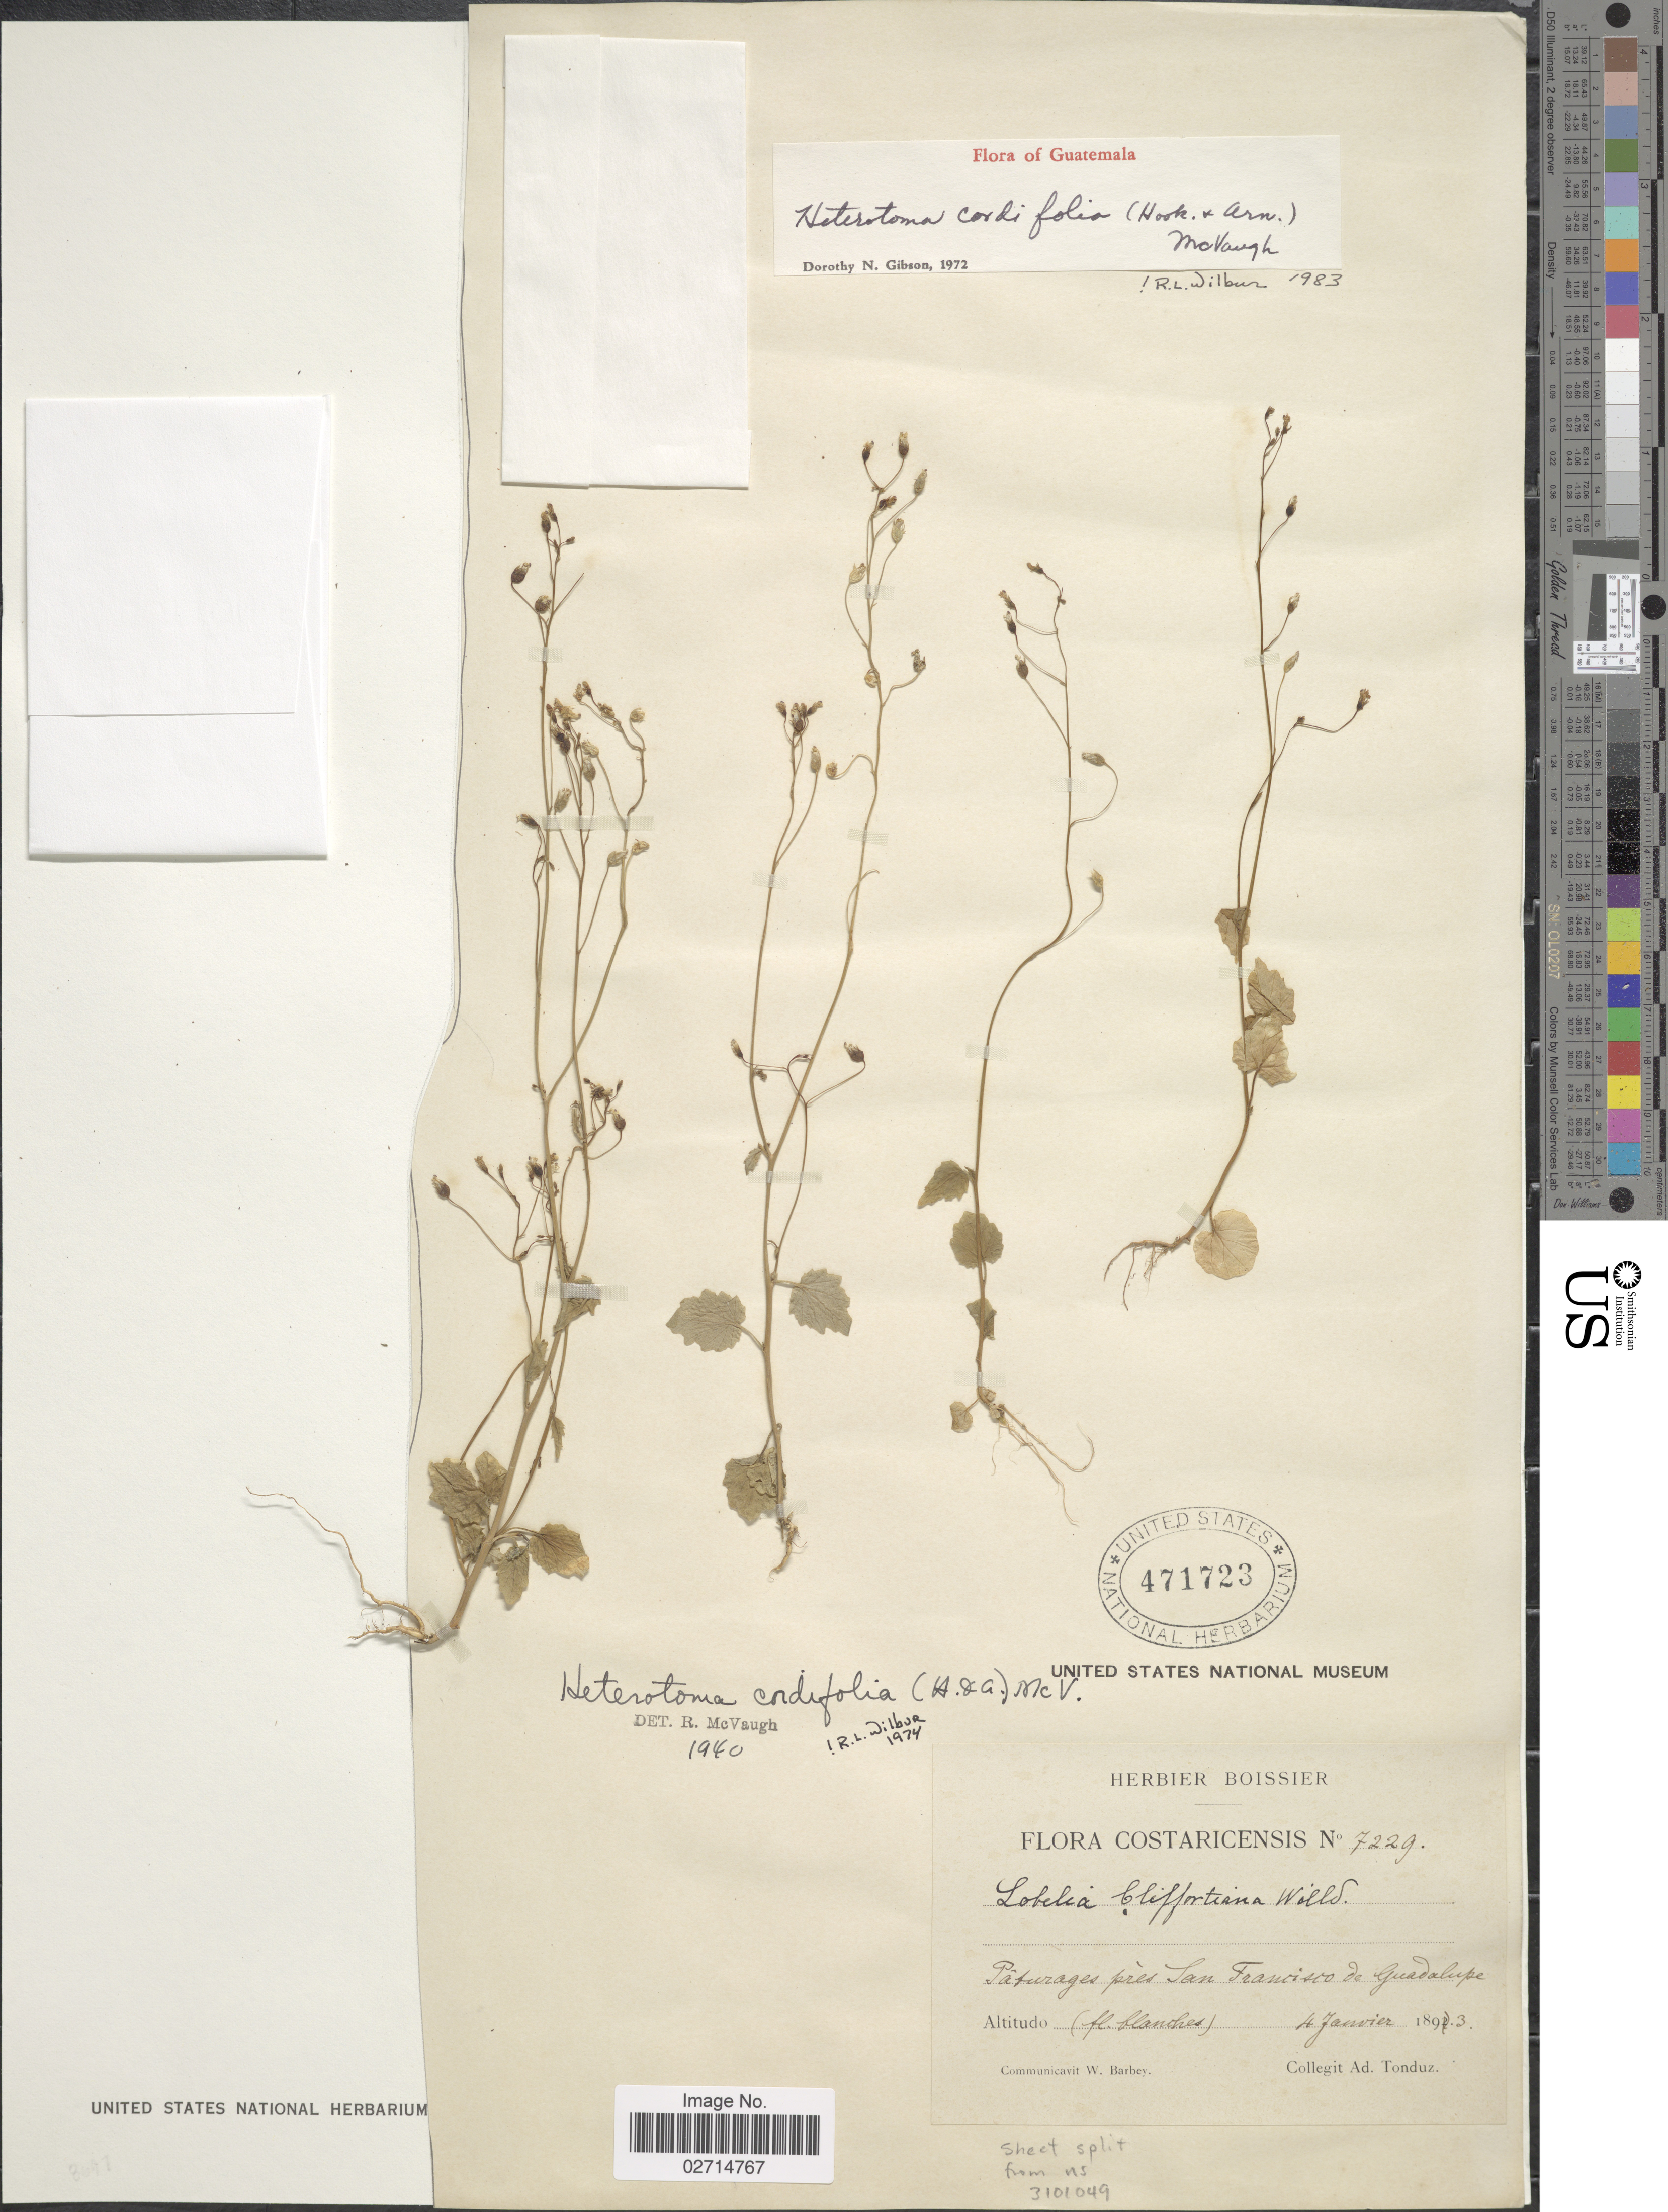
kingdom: Plantae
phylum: Tracheophyta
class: Magnoliopsida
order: Asterales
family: Campanulaceae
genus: Lobelia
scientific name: Lobelia cordifolia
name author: Hook. & Arn.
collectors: A. Tonduz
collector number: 7229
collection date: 1893-01-04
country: Costa Rica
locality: Paturages pres San Francisco de Guadalupe.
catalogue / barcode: US 471723